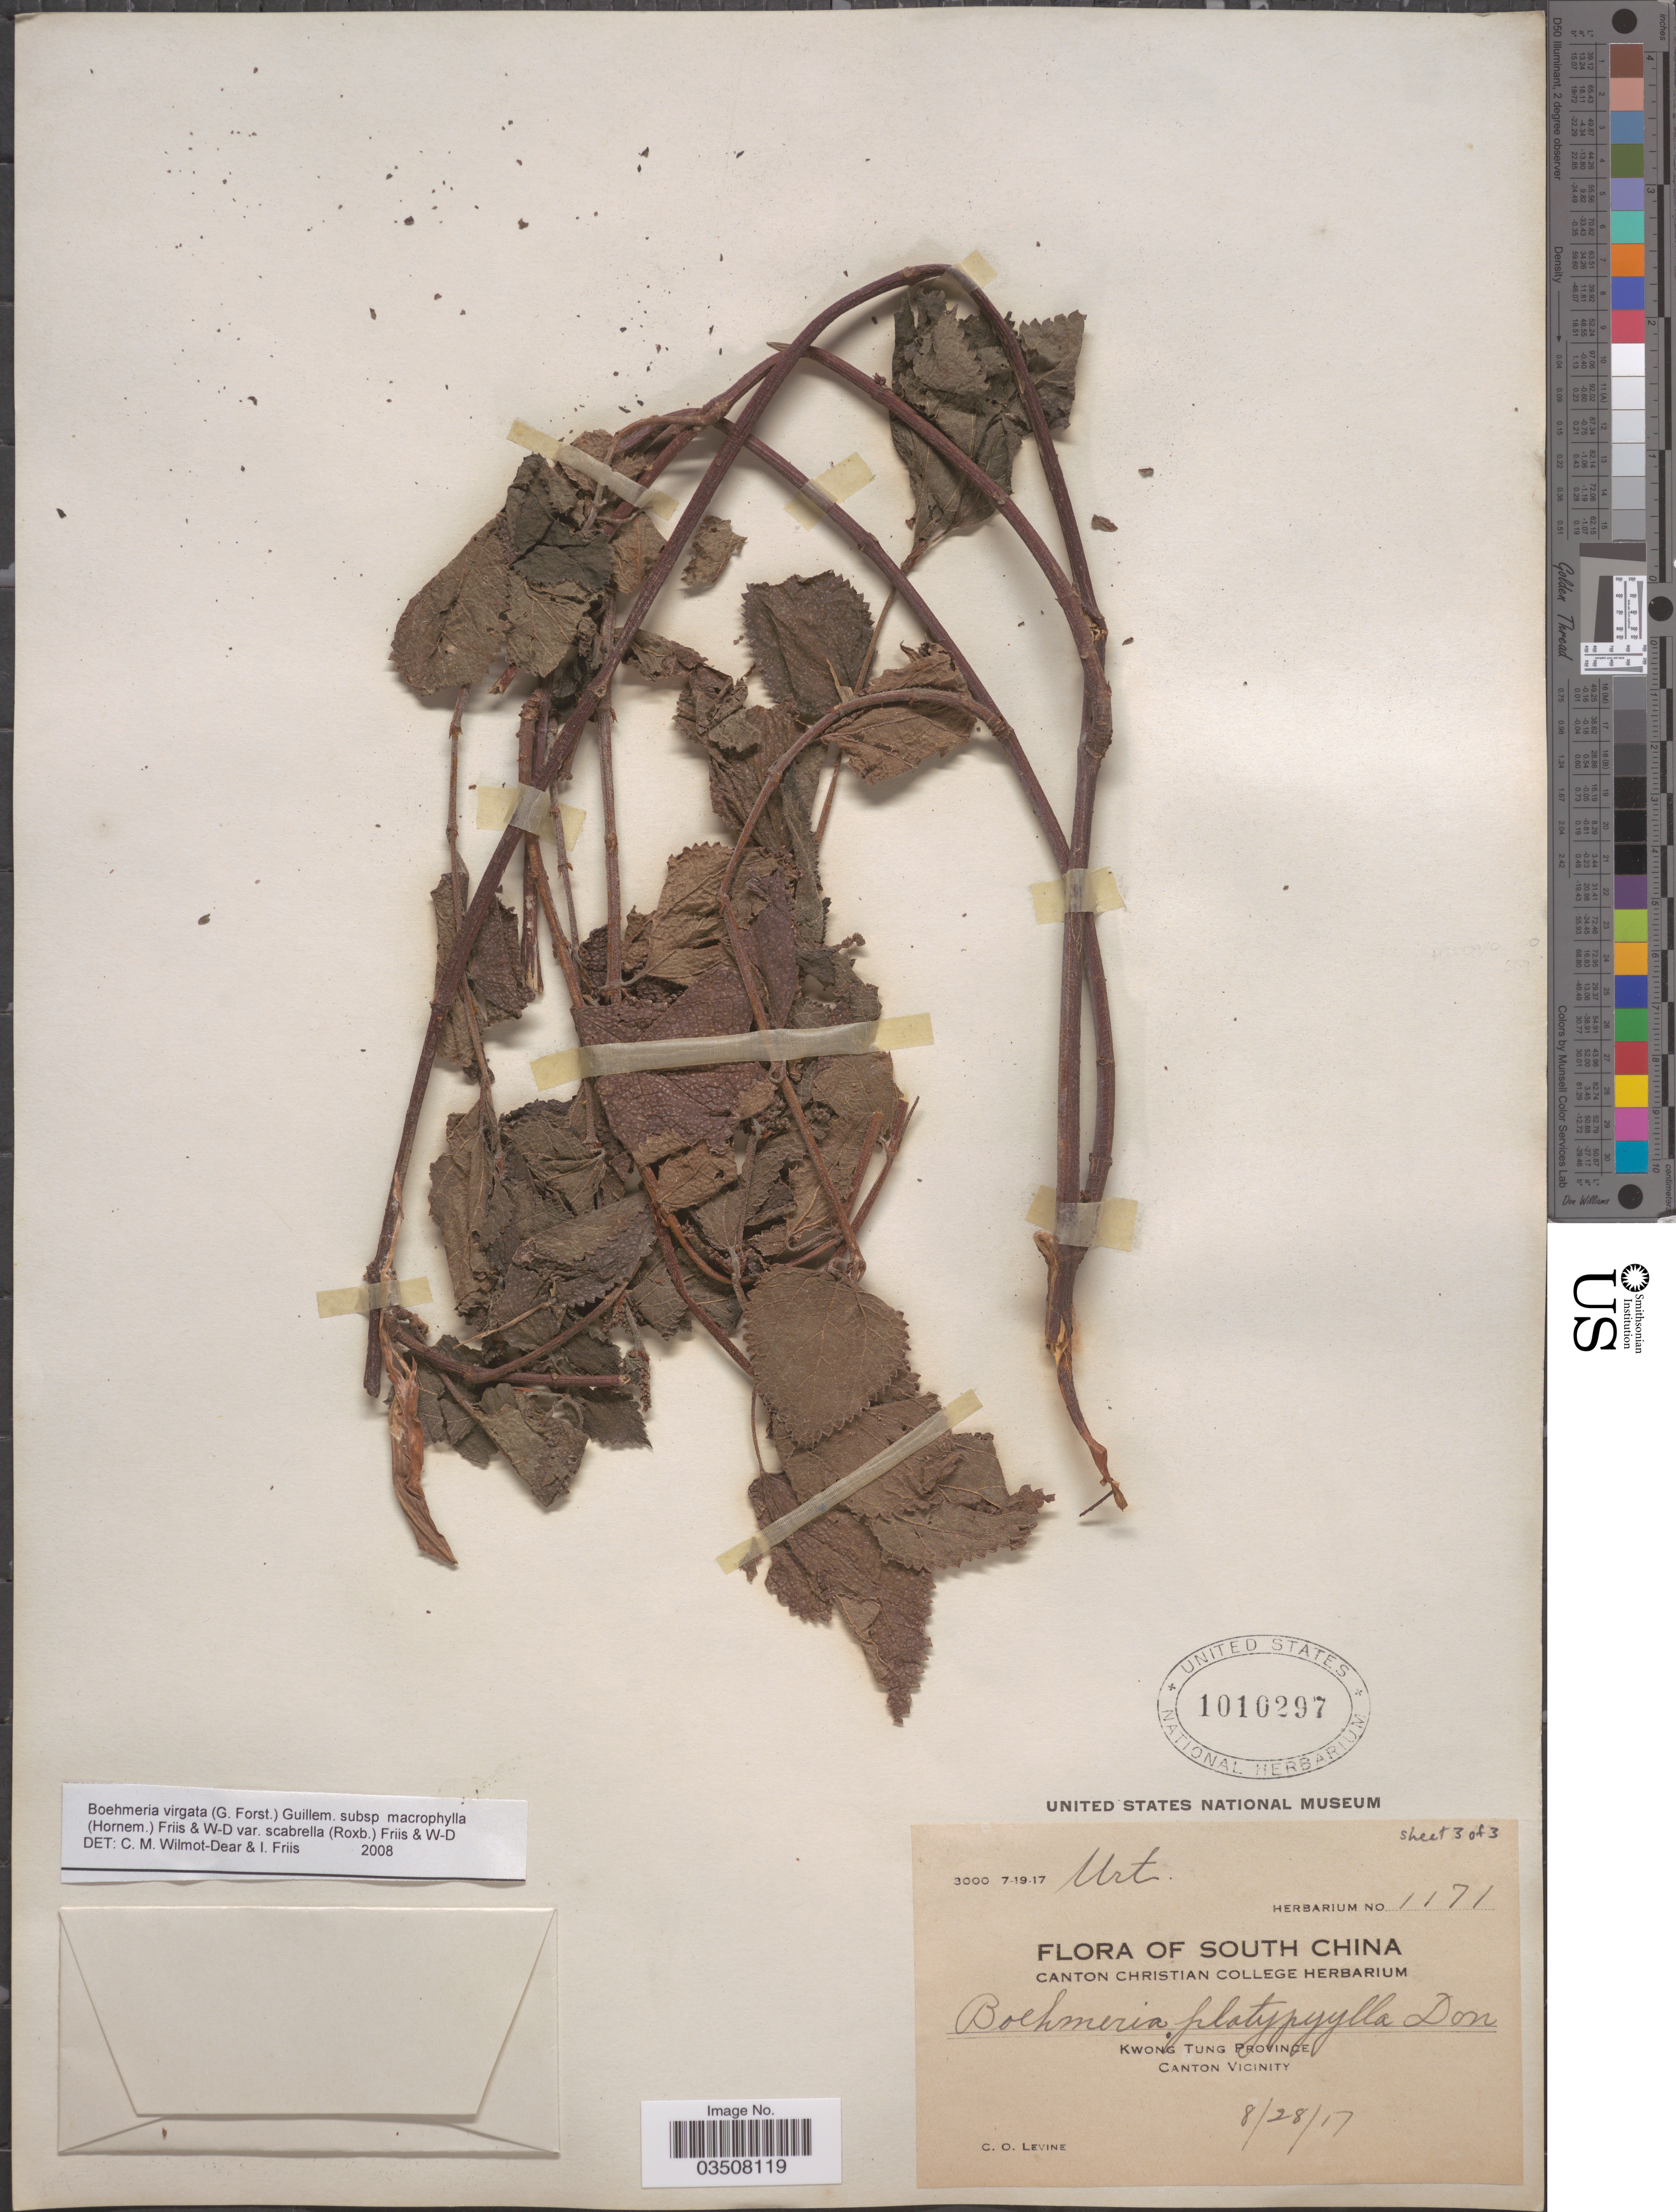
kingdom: Plantae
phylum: Tracheophyta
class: Magnoliopsida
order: Rosales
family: Urticaceae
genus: Boehmeria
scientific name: Boehmeria virgata var. scabrella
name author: (Roxb.) Friis & Wilmot-Dear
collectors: C. O. Levine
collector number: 1171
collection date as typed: Transcribed d/m/y: 28/8/17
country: China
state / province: Guangdong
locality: South China, Kwong Tung Province, Canton Vicinity.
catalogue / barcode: US 1010297